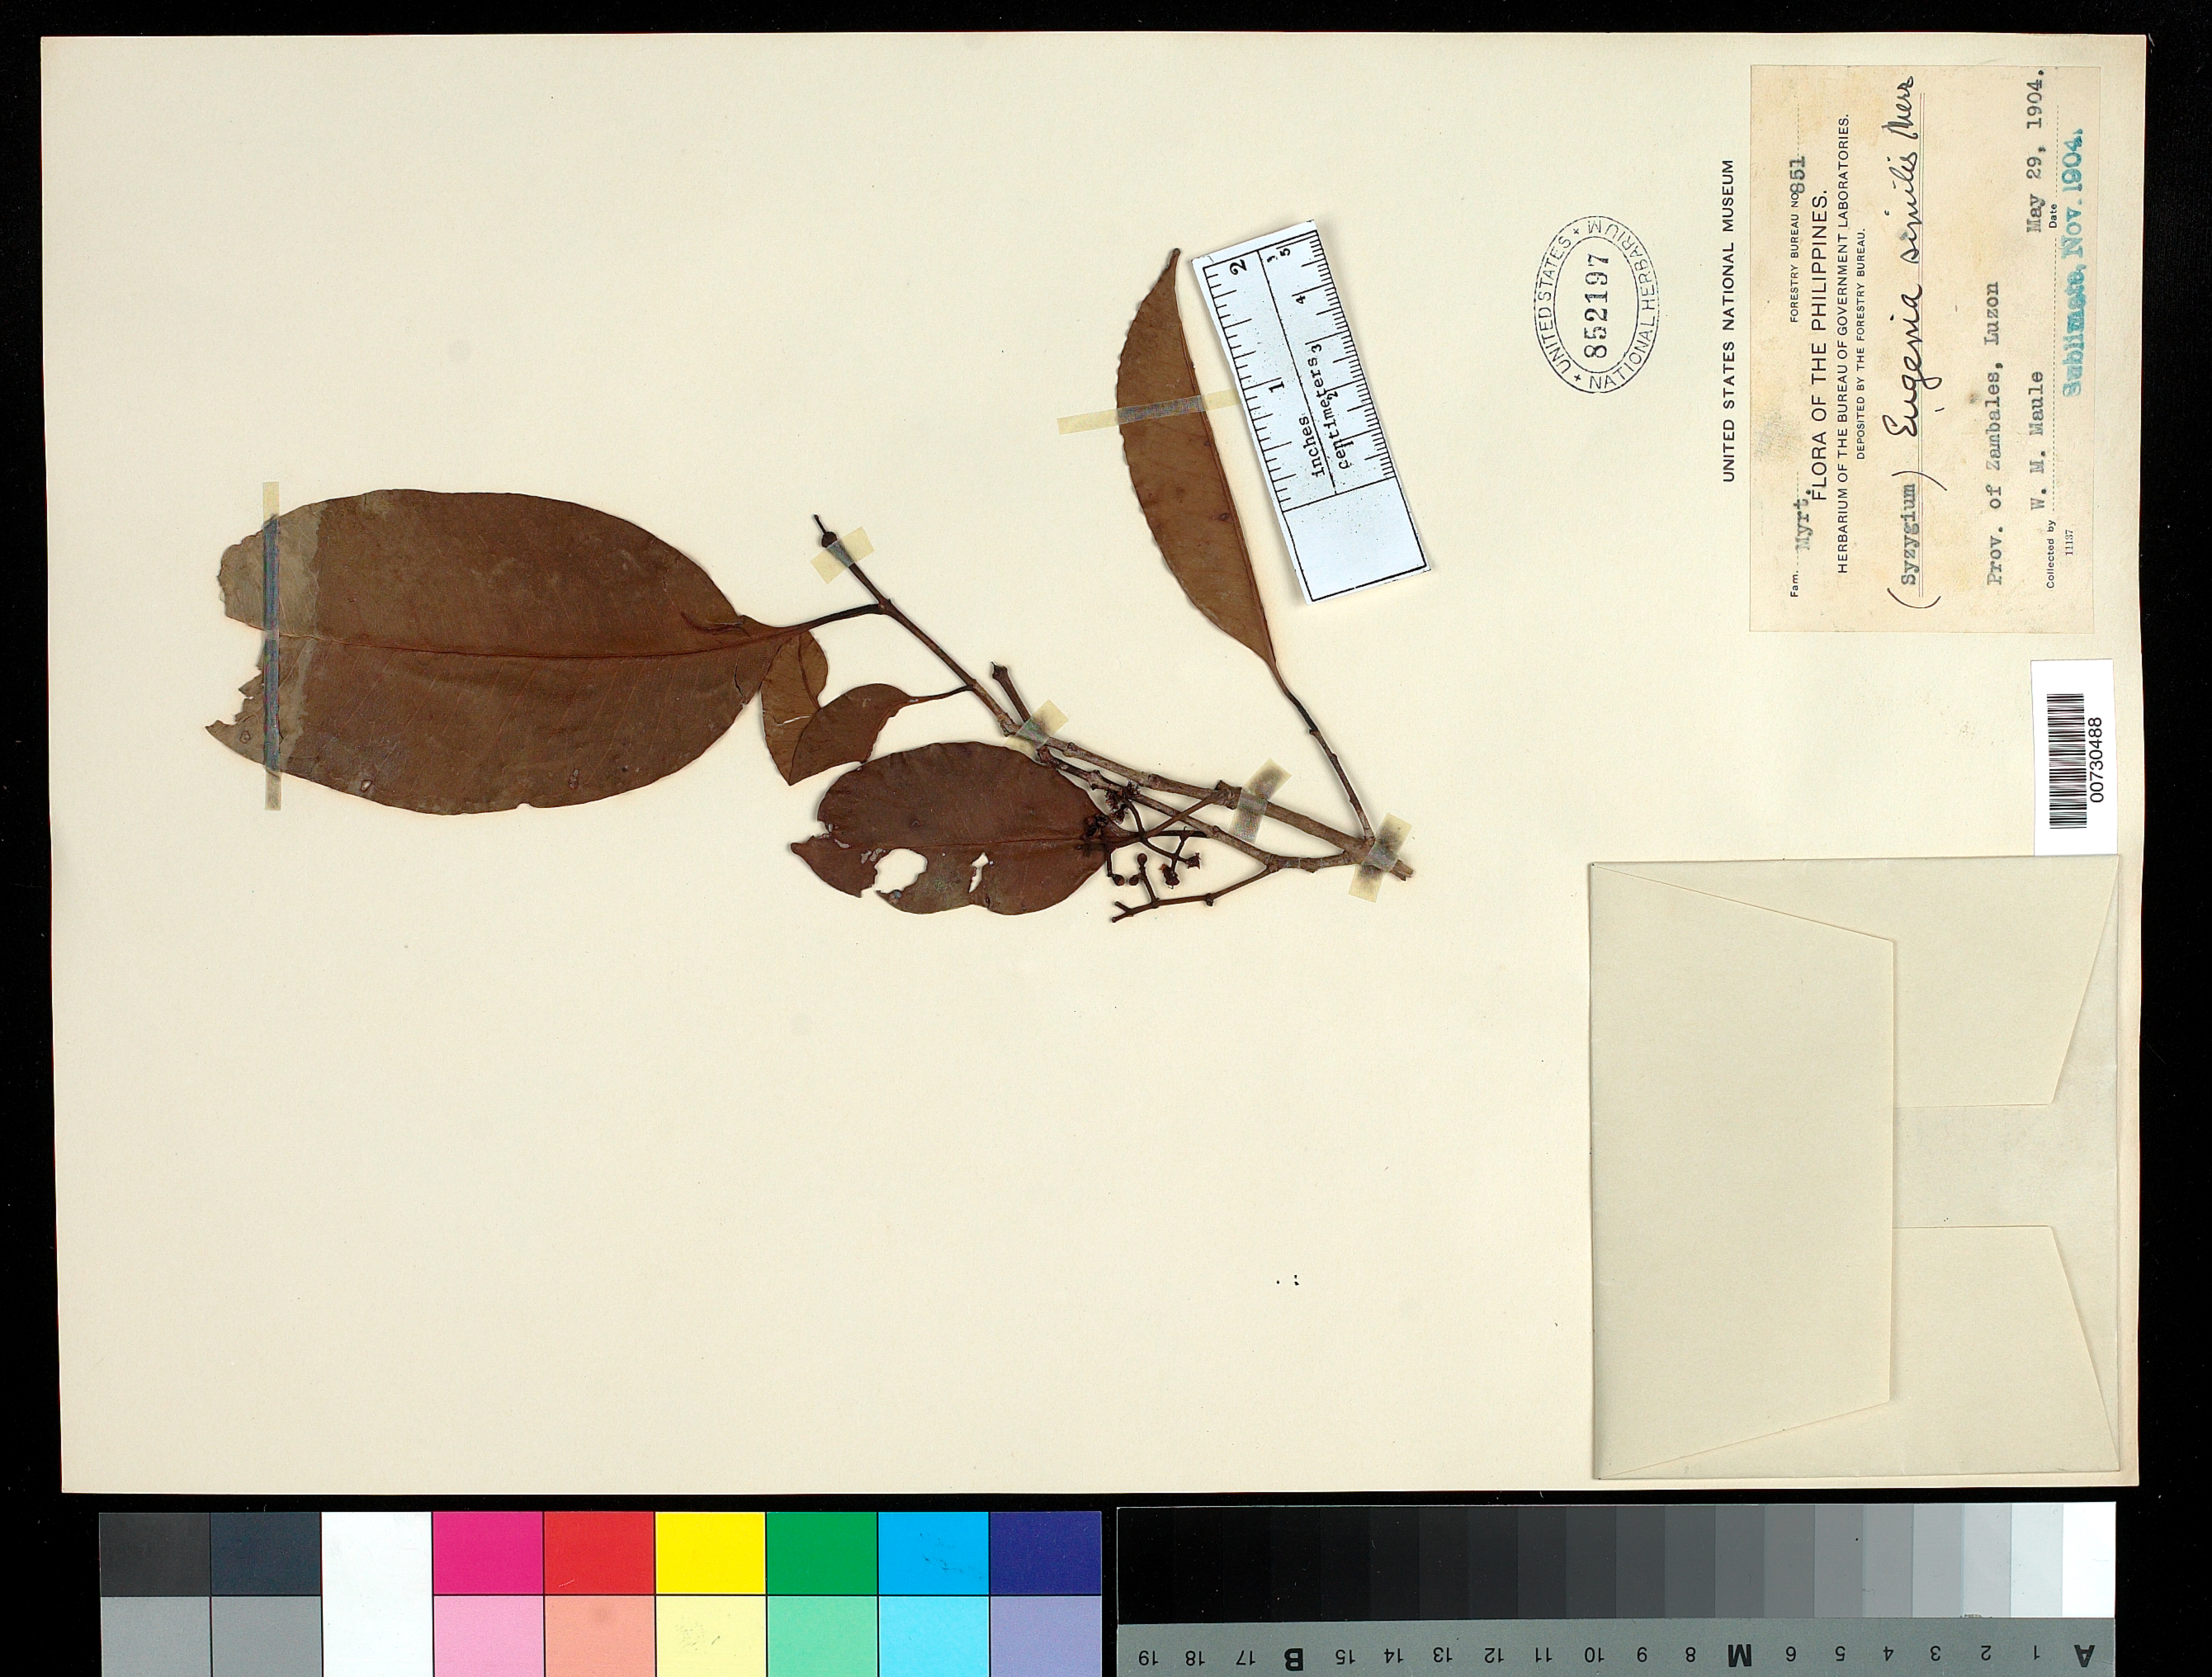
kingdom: Plantae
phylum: Tracheophyta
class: Magnoliopsida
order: Myrtales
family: Myrtaceae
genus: Syzygium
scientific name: Syzygium simile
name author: (Merr.) Merr.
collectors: W. Maule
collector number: For. Bur. 851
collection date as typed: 29 May 1904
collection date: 1904-05-29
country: Philippines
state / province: Central Luzon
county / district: Zambales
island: Luzon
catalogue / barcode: US 852197